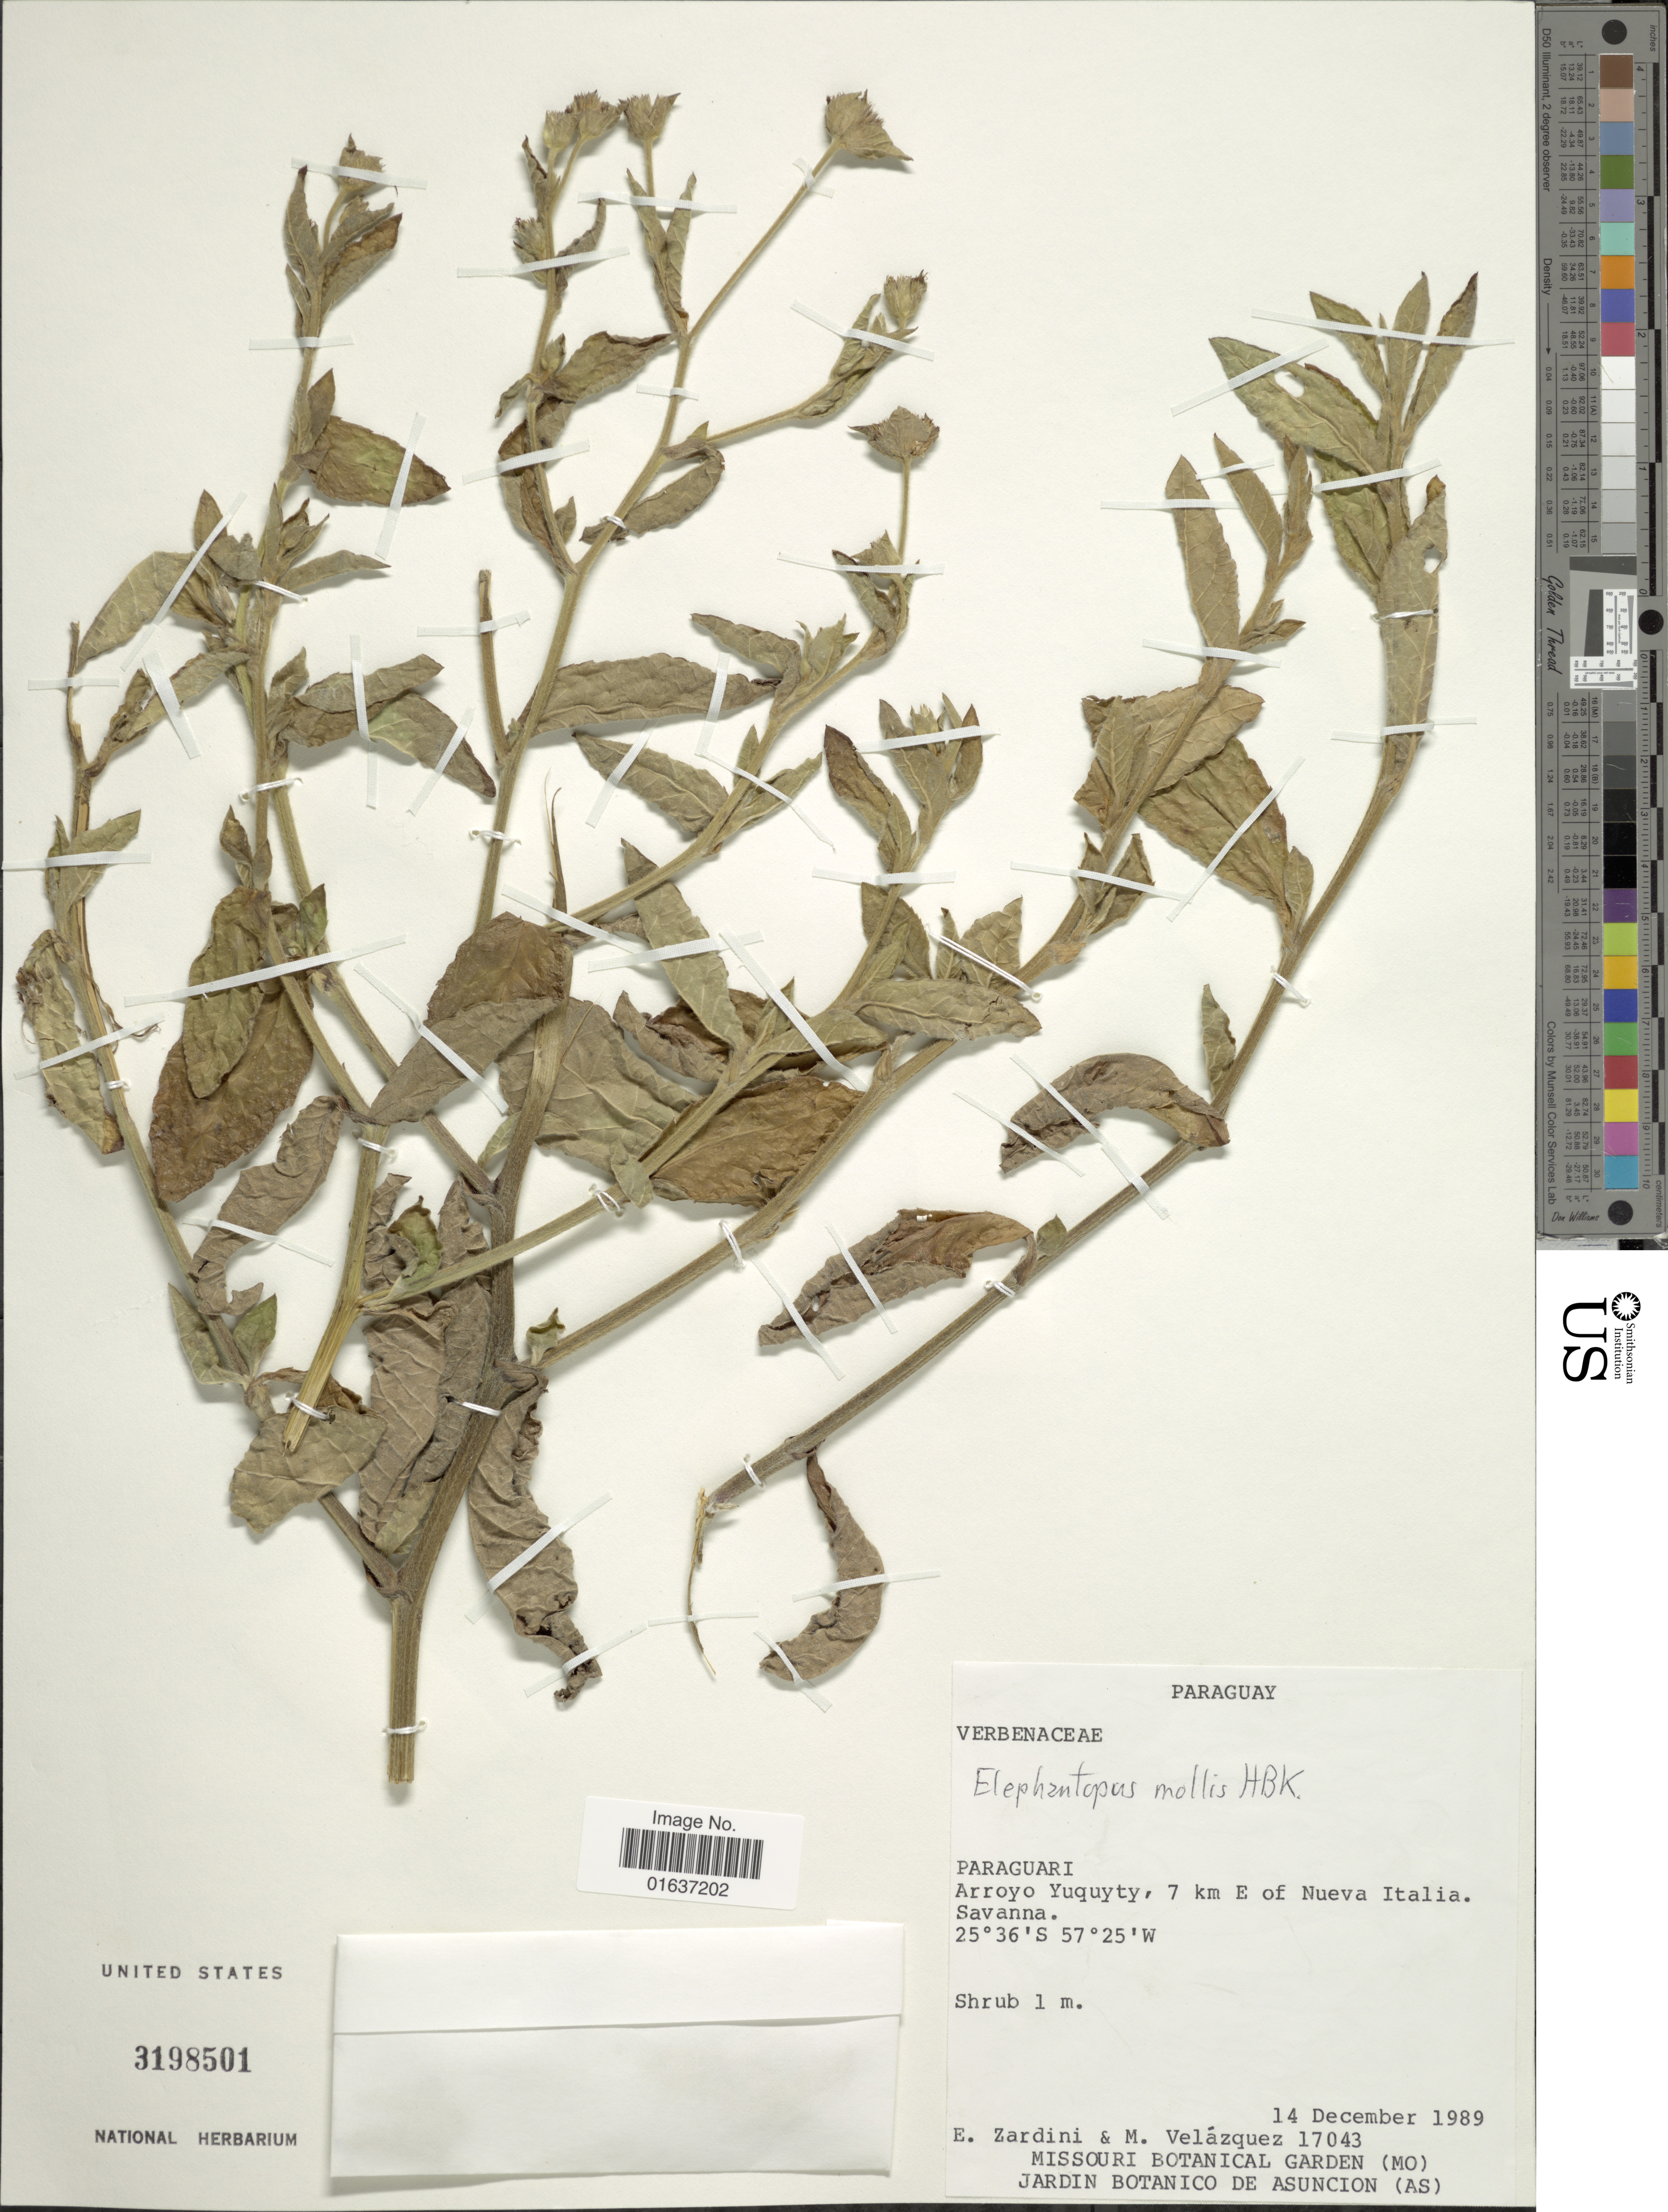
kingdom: Plantae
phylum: Tracheophyta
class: Magnoliopsida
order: Asterales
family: Asteraceae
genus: Elephantopus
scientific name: Elephantopus mollis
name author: Kunth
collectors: E. M. Zardini & M. Velazquez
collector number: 17043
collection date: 1989-12-14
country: Paraguay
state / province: Paraguari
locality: Arroyo Yuguyty, 7 km E of Nueva Italia, Savanna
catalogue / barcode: US 3198501